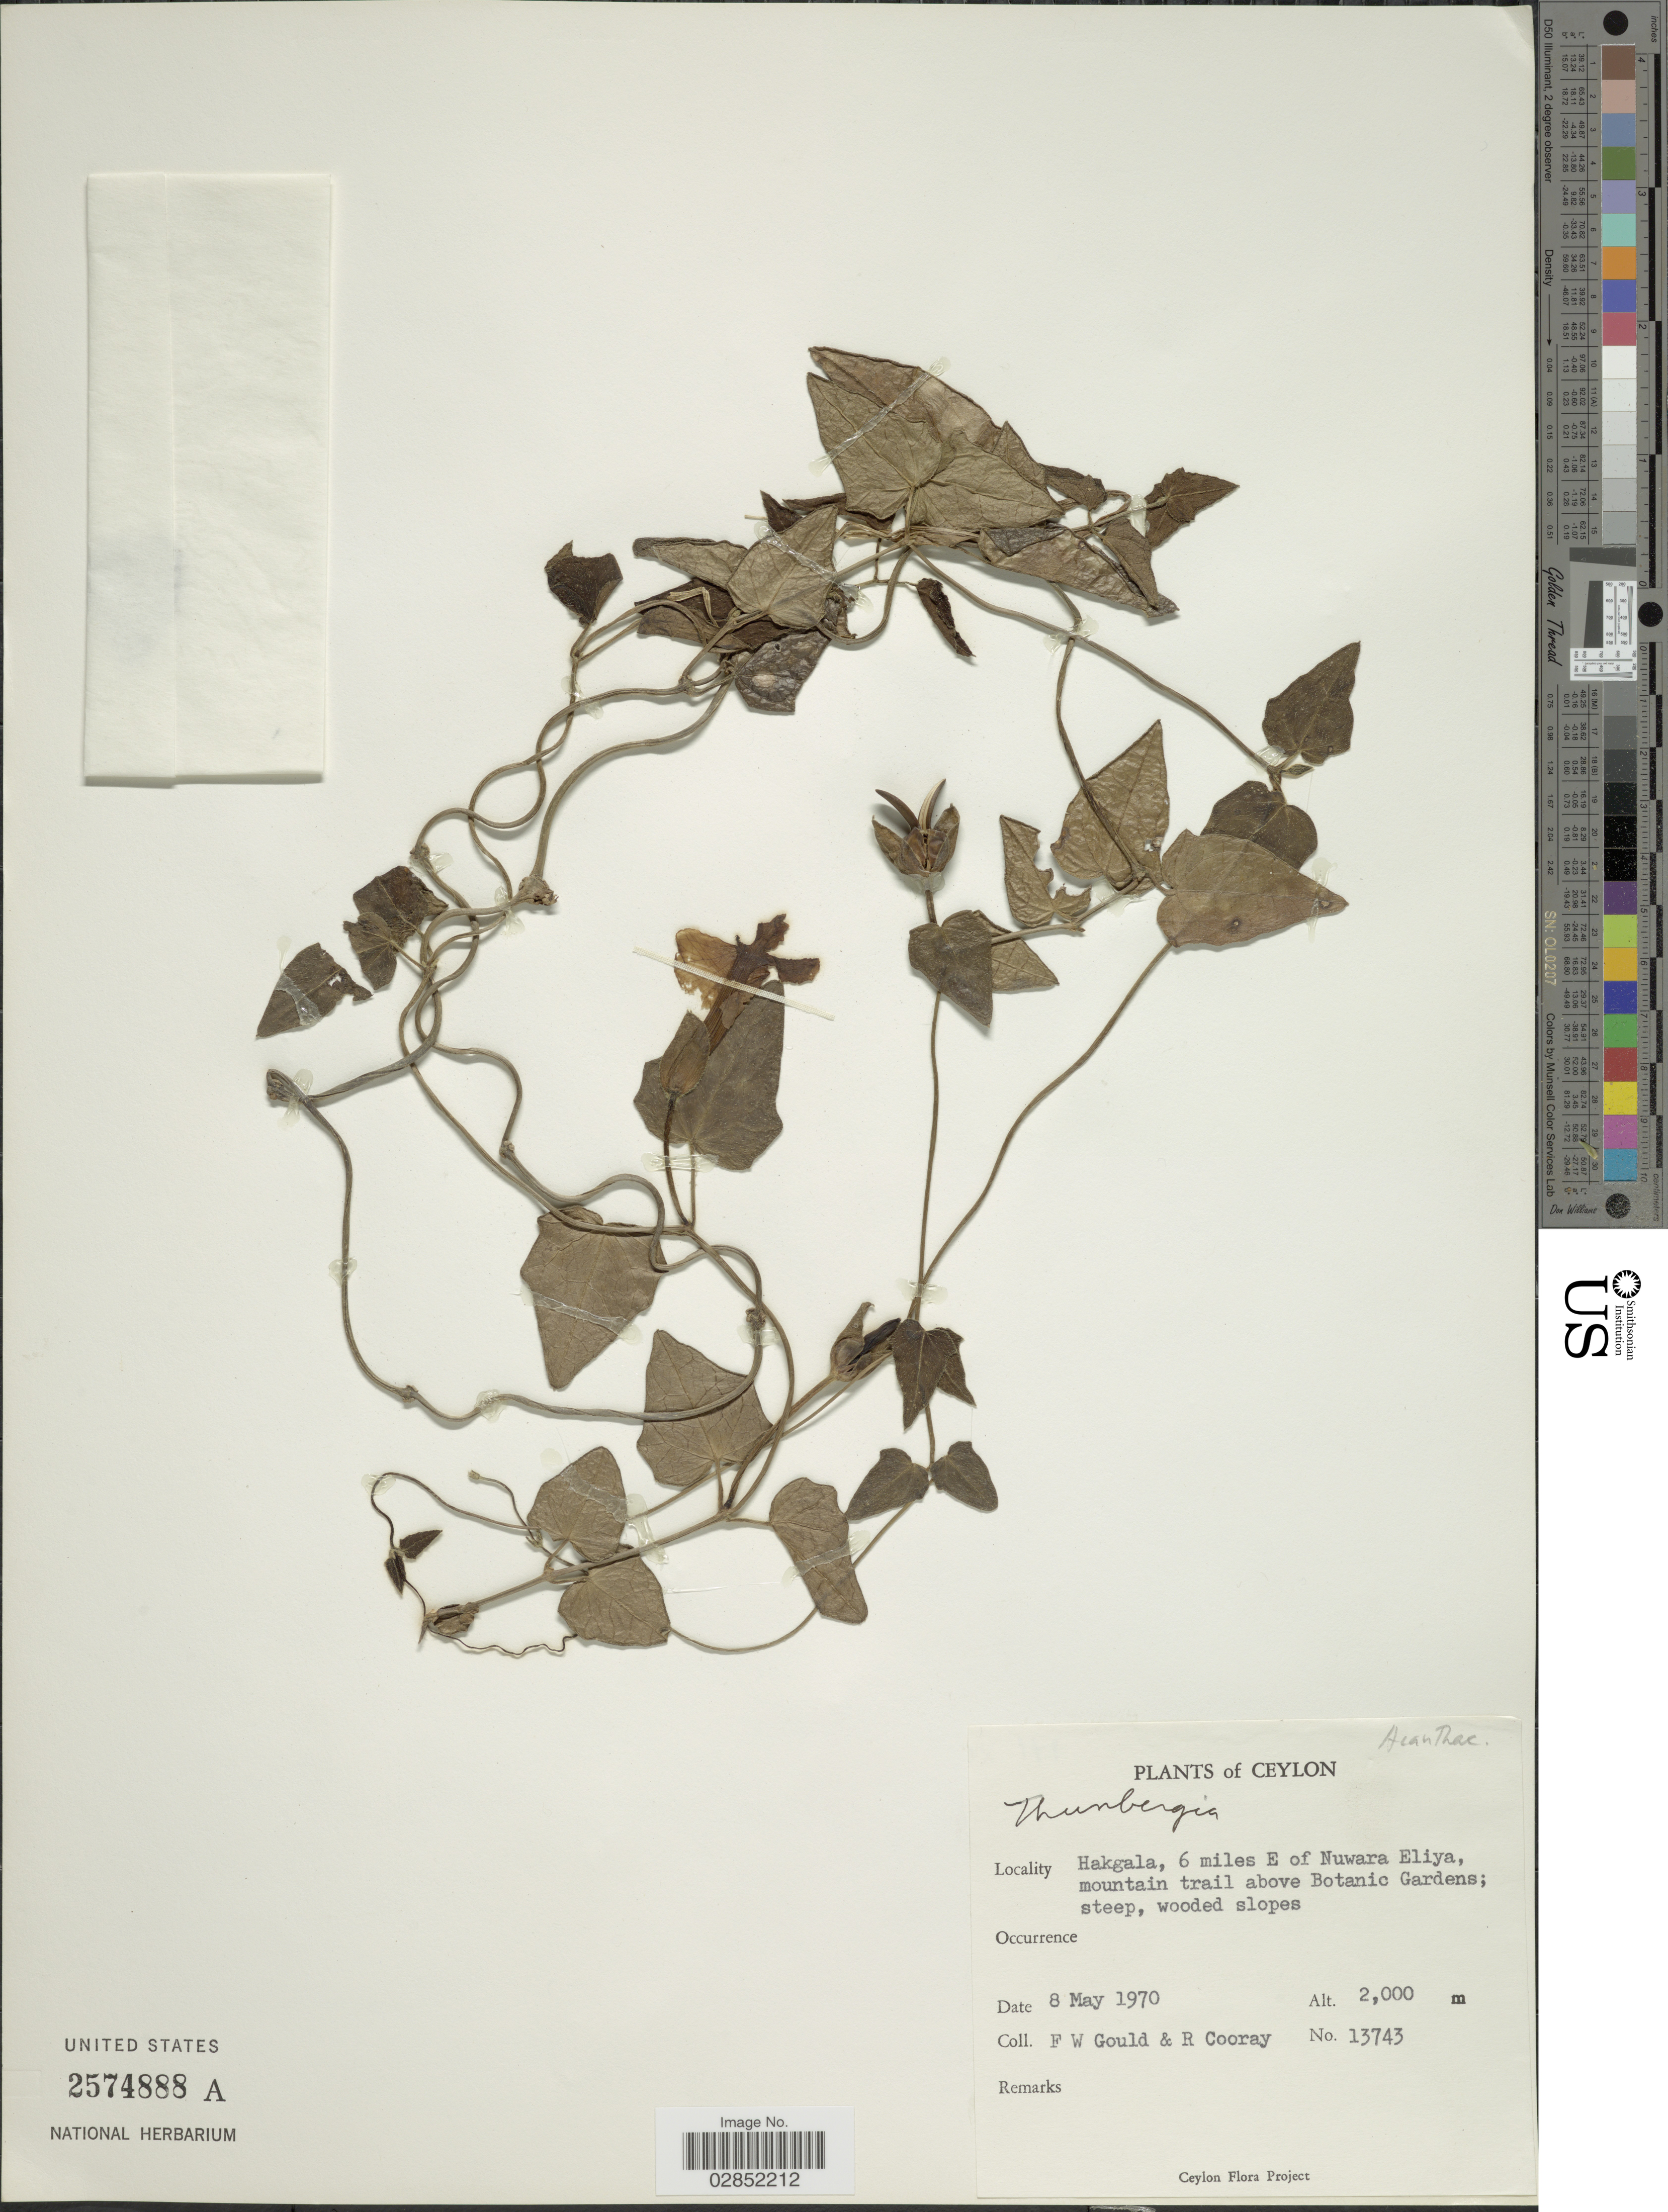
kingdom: Plantae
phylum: Tracheophyta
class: Magnoliopsida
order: Lamiales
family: Acanthaceae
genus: Thunbergia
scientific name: Thunbergia fragrans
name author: Roxb.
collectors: F. W. Gould & R. Cooray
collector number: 13743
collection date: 1970-05-08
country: Sri Lanka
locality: Ceylon. Hakgala, 6 miles E of Nuwara Eliya, mountain trail above Botanic Gardens.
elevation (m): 2000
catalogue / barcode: US 2574888A